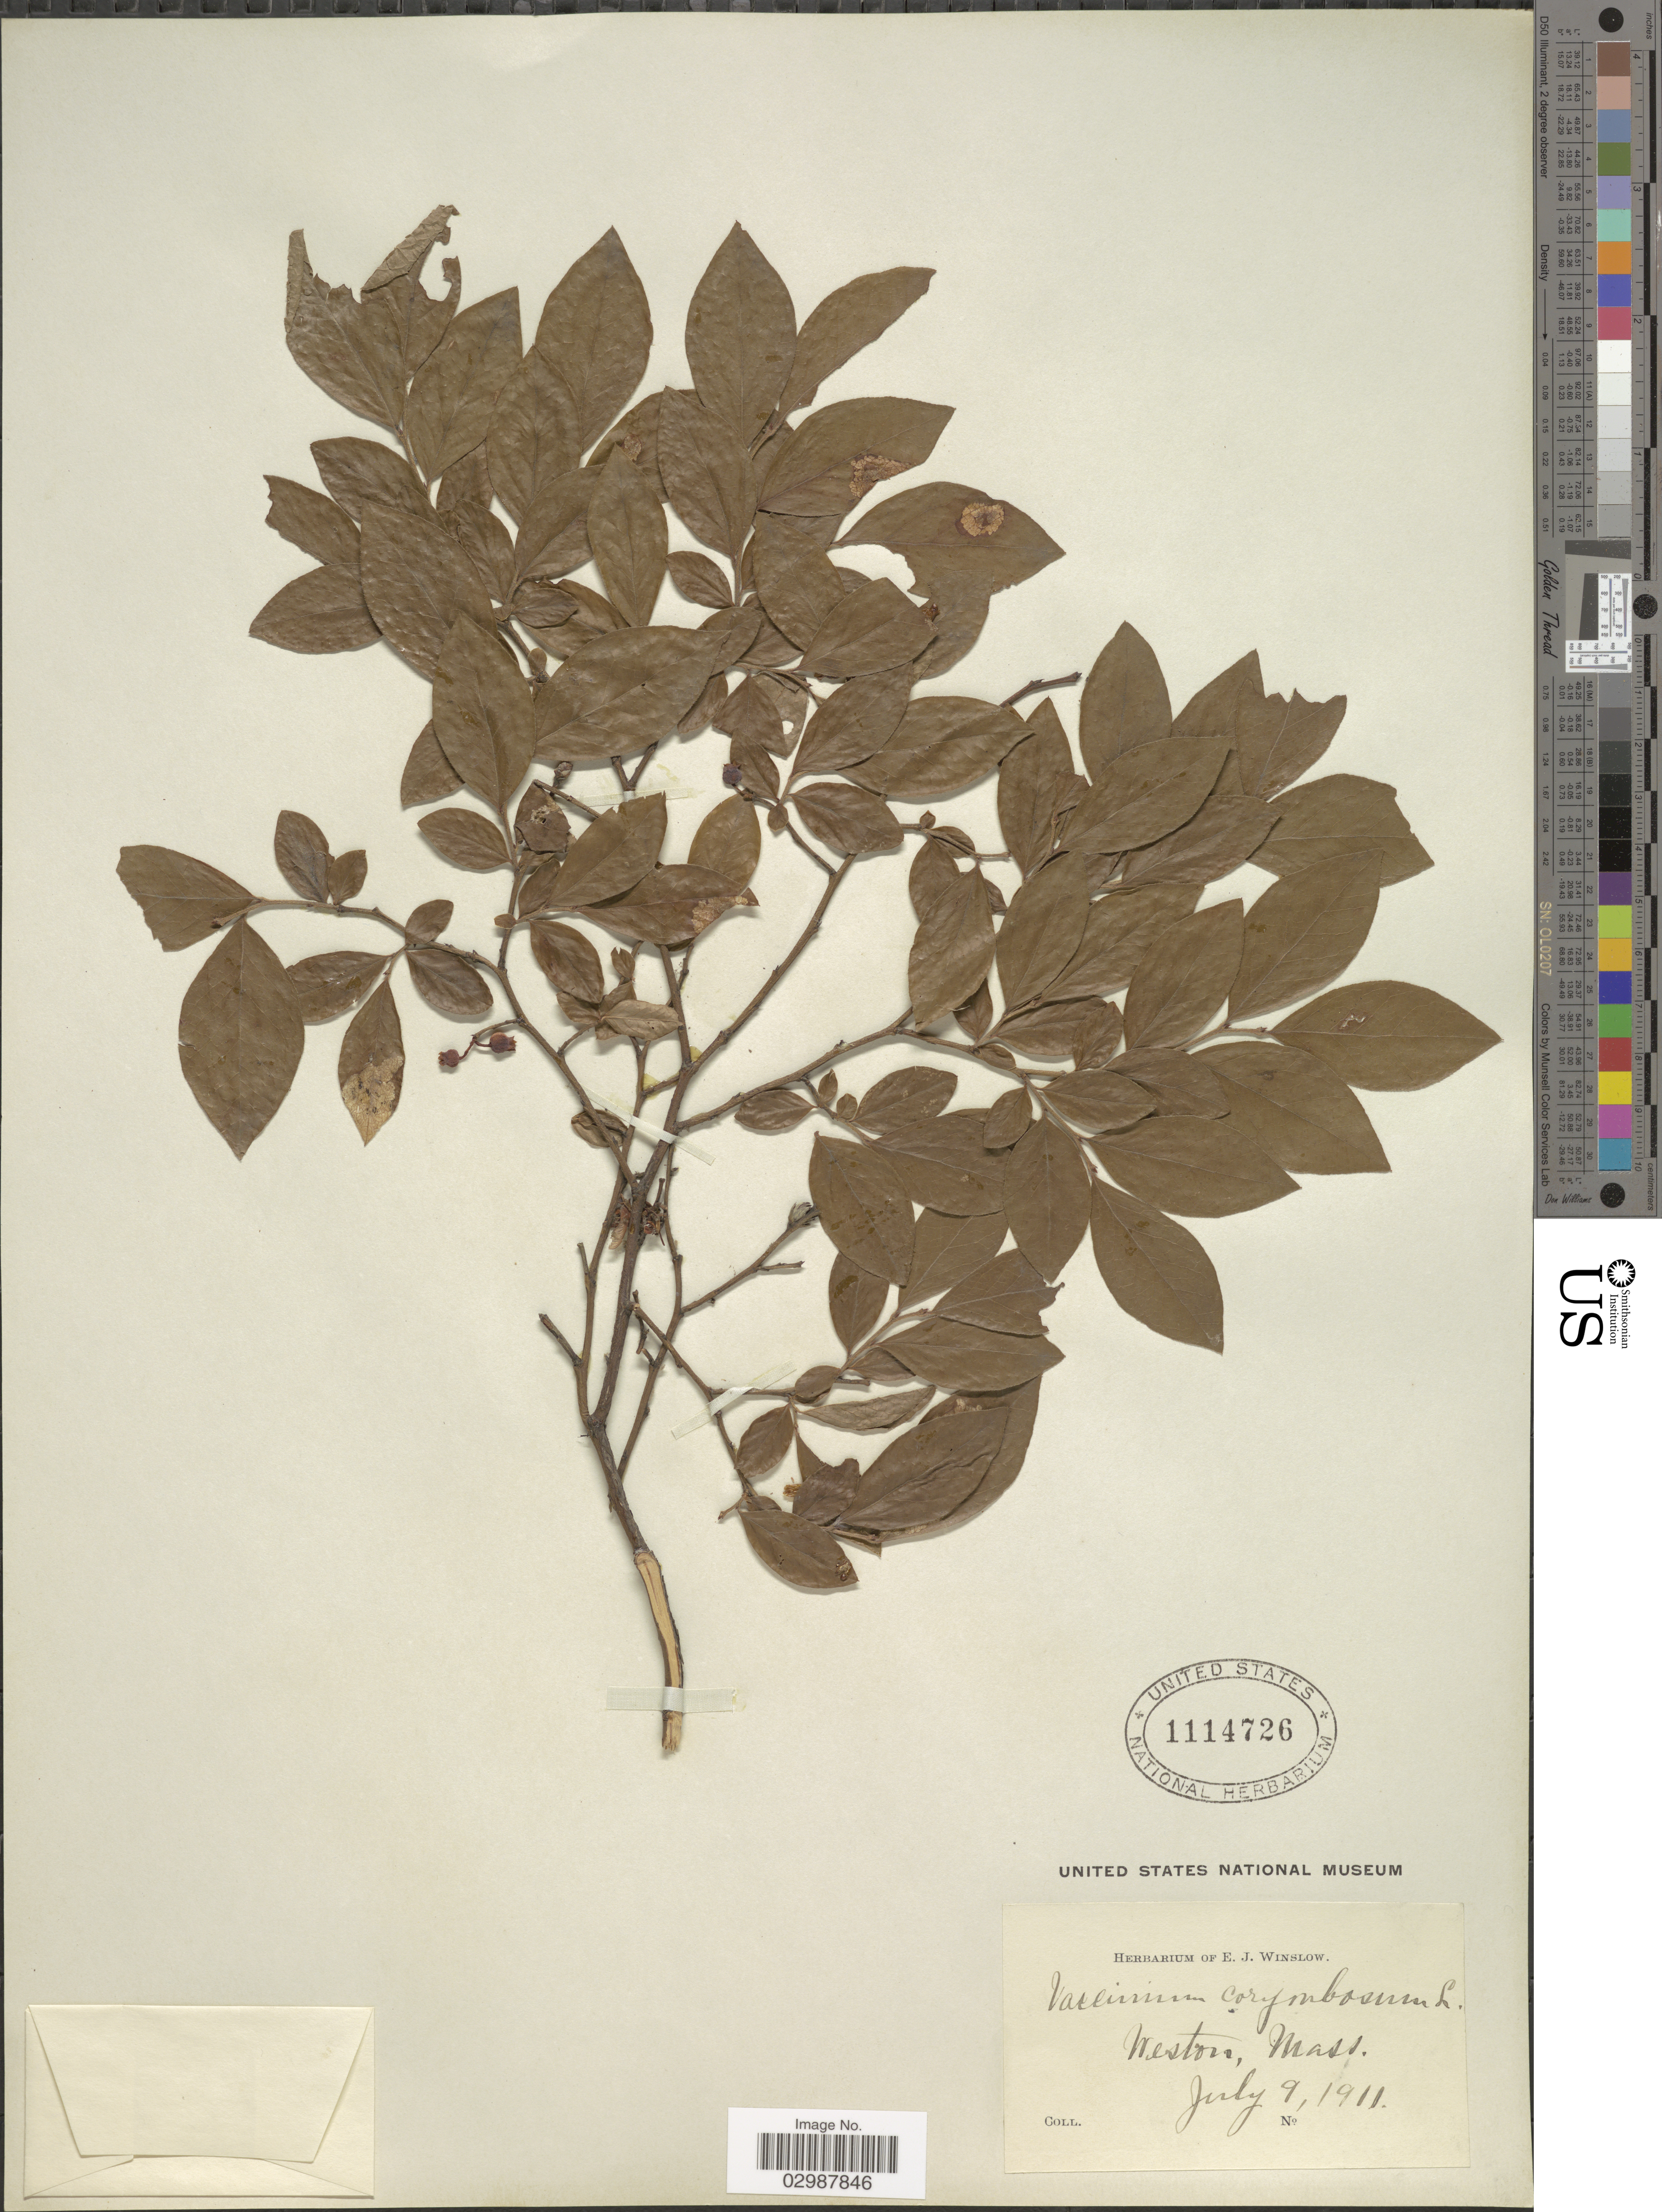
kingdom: Plantae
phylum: Tracheophyta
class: Magnoliopsida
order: Ericales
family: Ericaceae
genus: Vaccinium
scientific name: Vaccinium corymbosum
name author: L.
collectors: ex herb. E. J. Winslow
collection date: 1911-07-09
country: United States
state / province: Massachusetts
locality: Weston.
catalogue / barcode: US 1114726